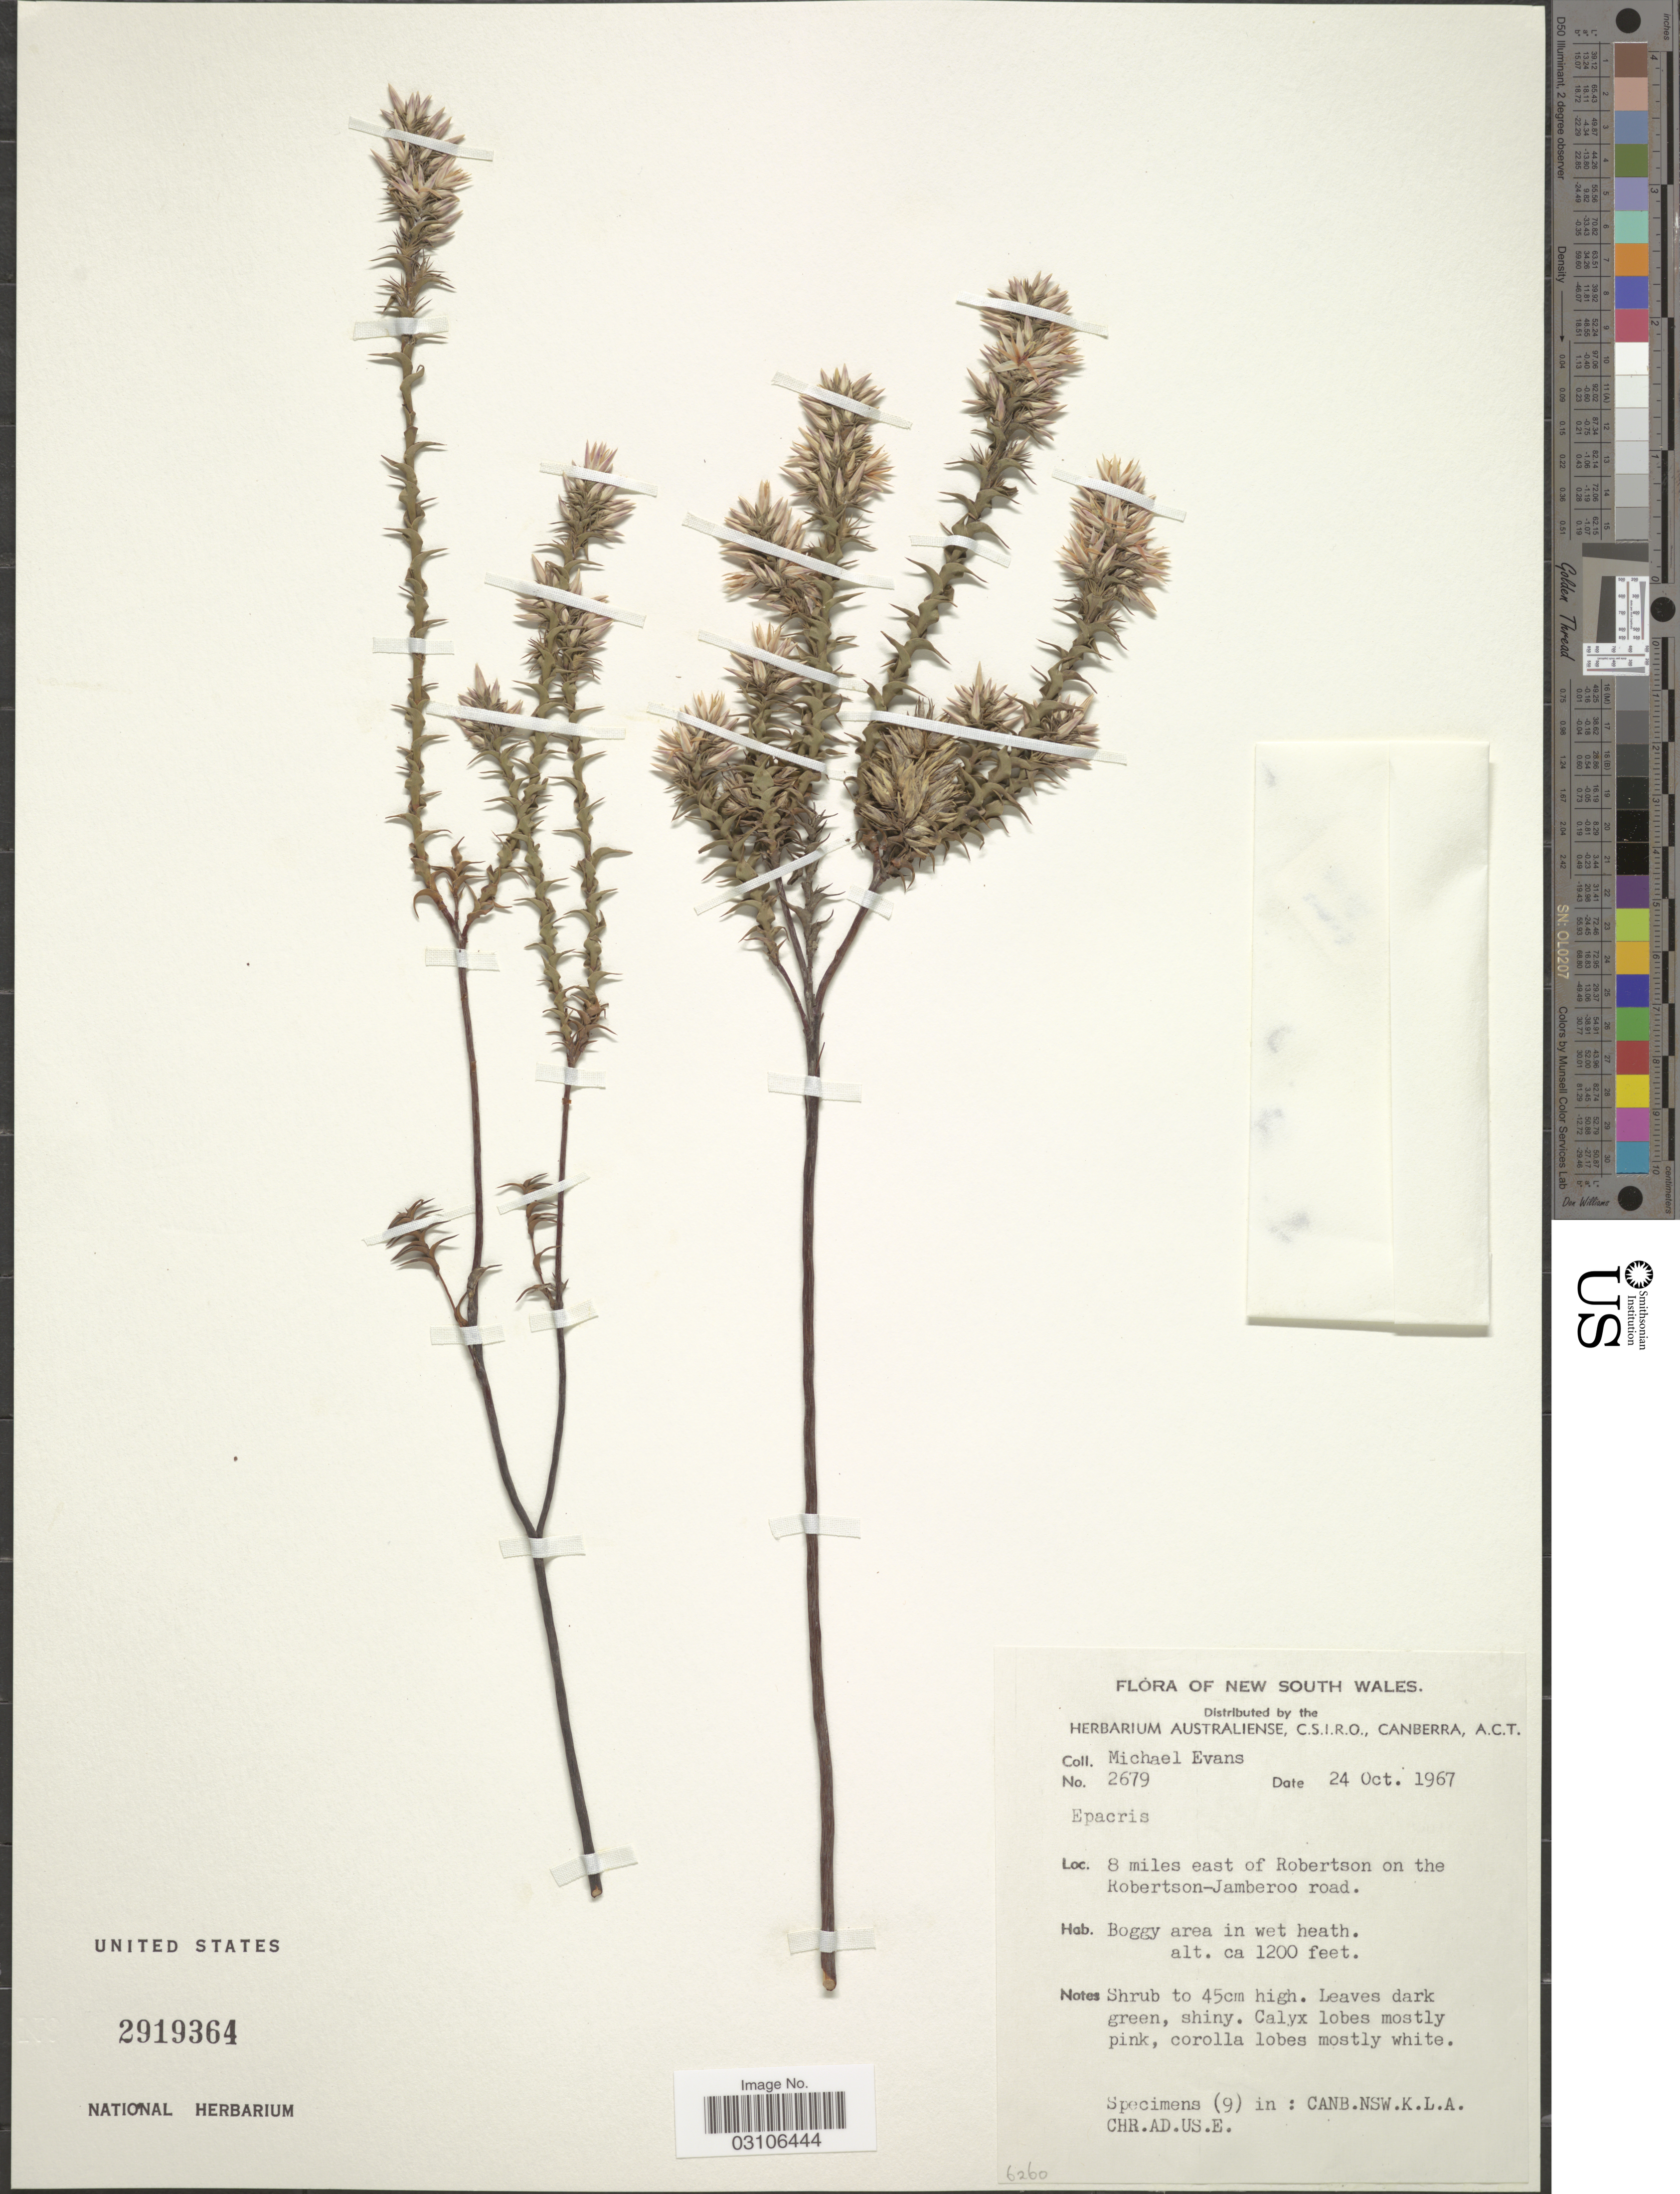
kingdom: Plantae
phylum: Tracheophyta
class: Magnoliopsida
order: Ericales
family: Ericaceae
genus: Epacris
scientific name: Epacris sp.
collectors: M. Evans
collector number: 2679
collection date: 1967-10-24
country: Australia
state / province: New South Wales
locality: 8 miles east of Robertson on the Robertson-Jamberoo road.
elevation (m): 366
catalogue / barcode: US 2919364